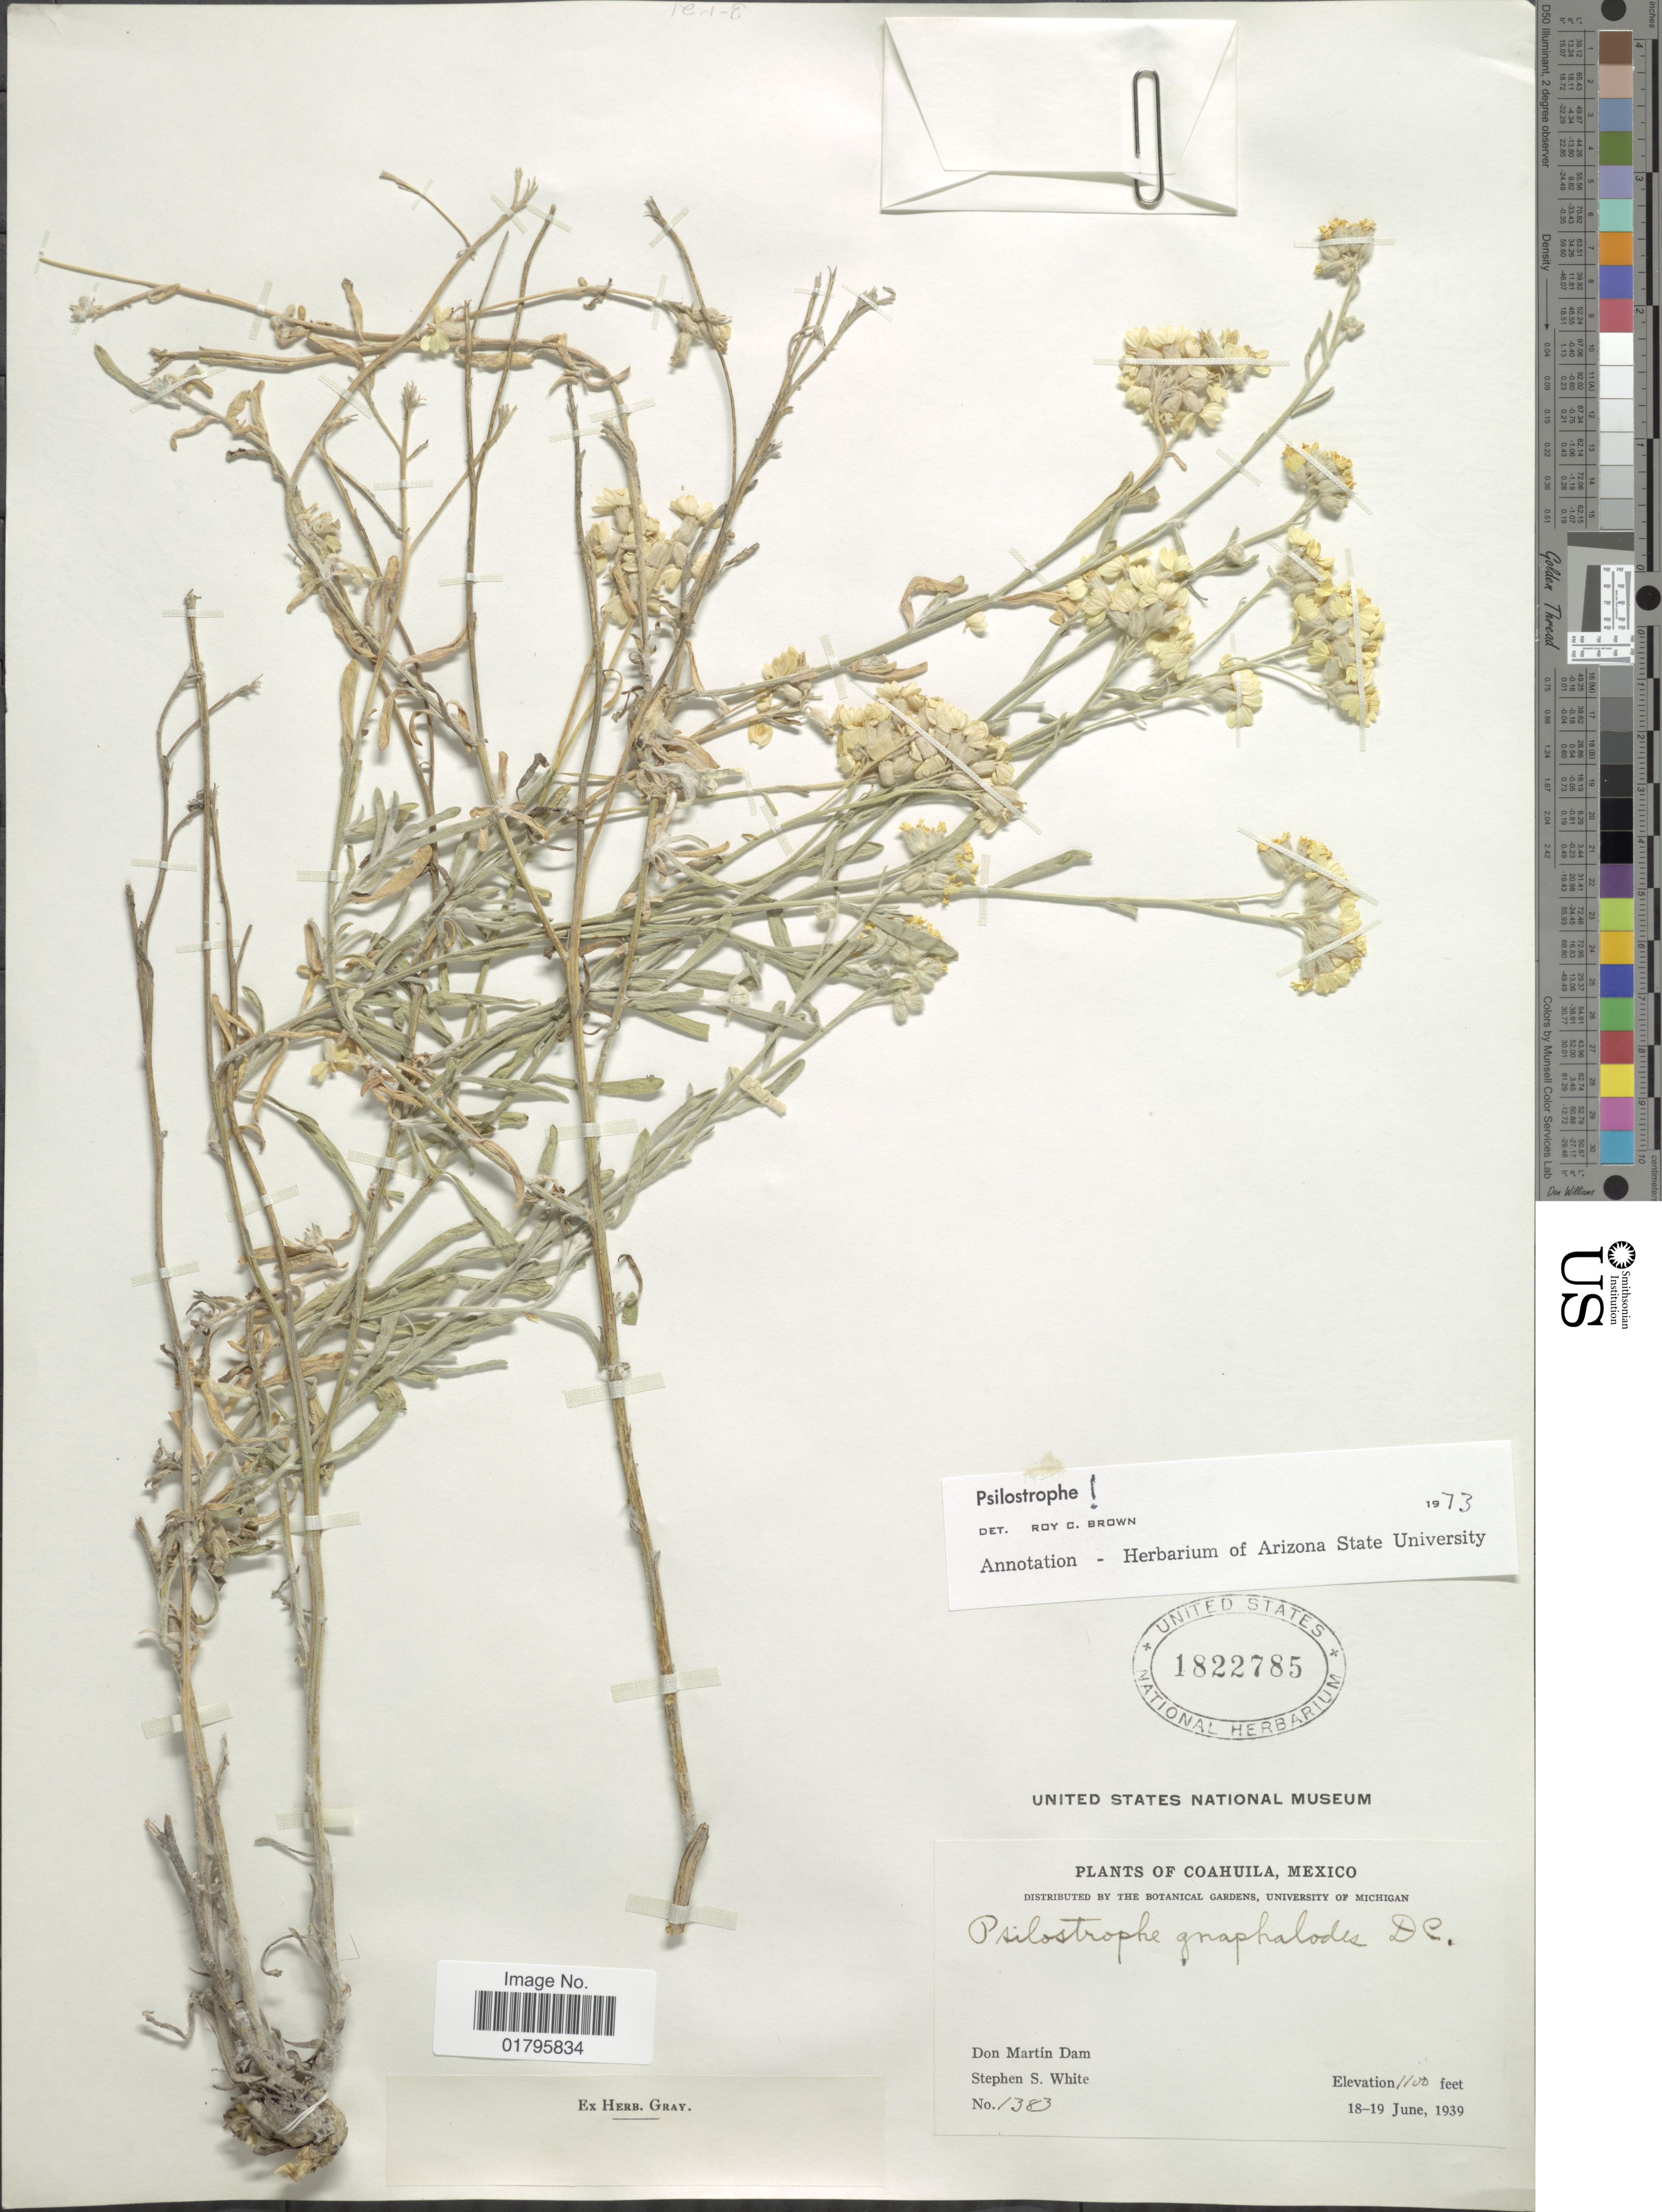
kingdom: Plantae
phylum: Tracheophyta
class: Magnoliopsida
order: Asterales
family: Asteraceae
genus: Psilostrophe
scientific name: Psilostrophe gnaphaloides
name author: DC.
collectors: S. S. White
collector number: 1383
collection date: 1939-06-18/1939-06-19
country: Mexico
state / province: Coahuila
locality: Don Martin Dam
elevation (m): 335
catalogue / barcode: US 1822785